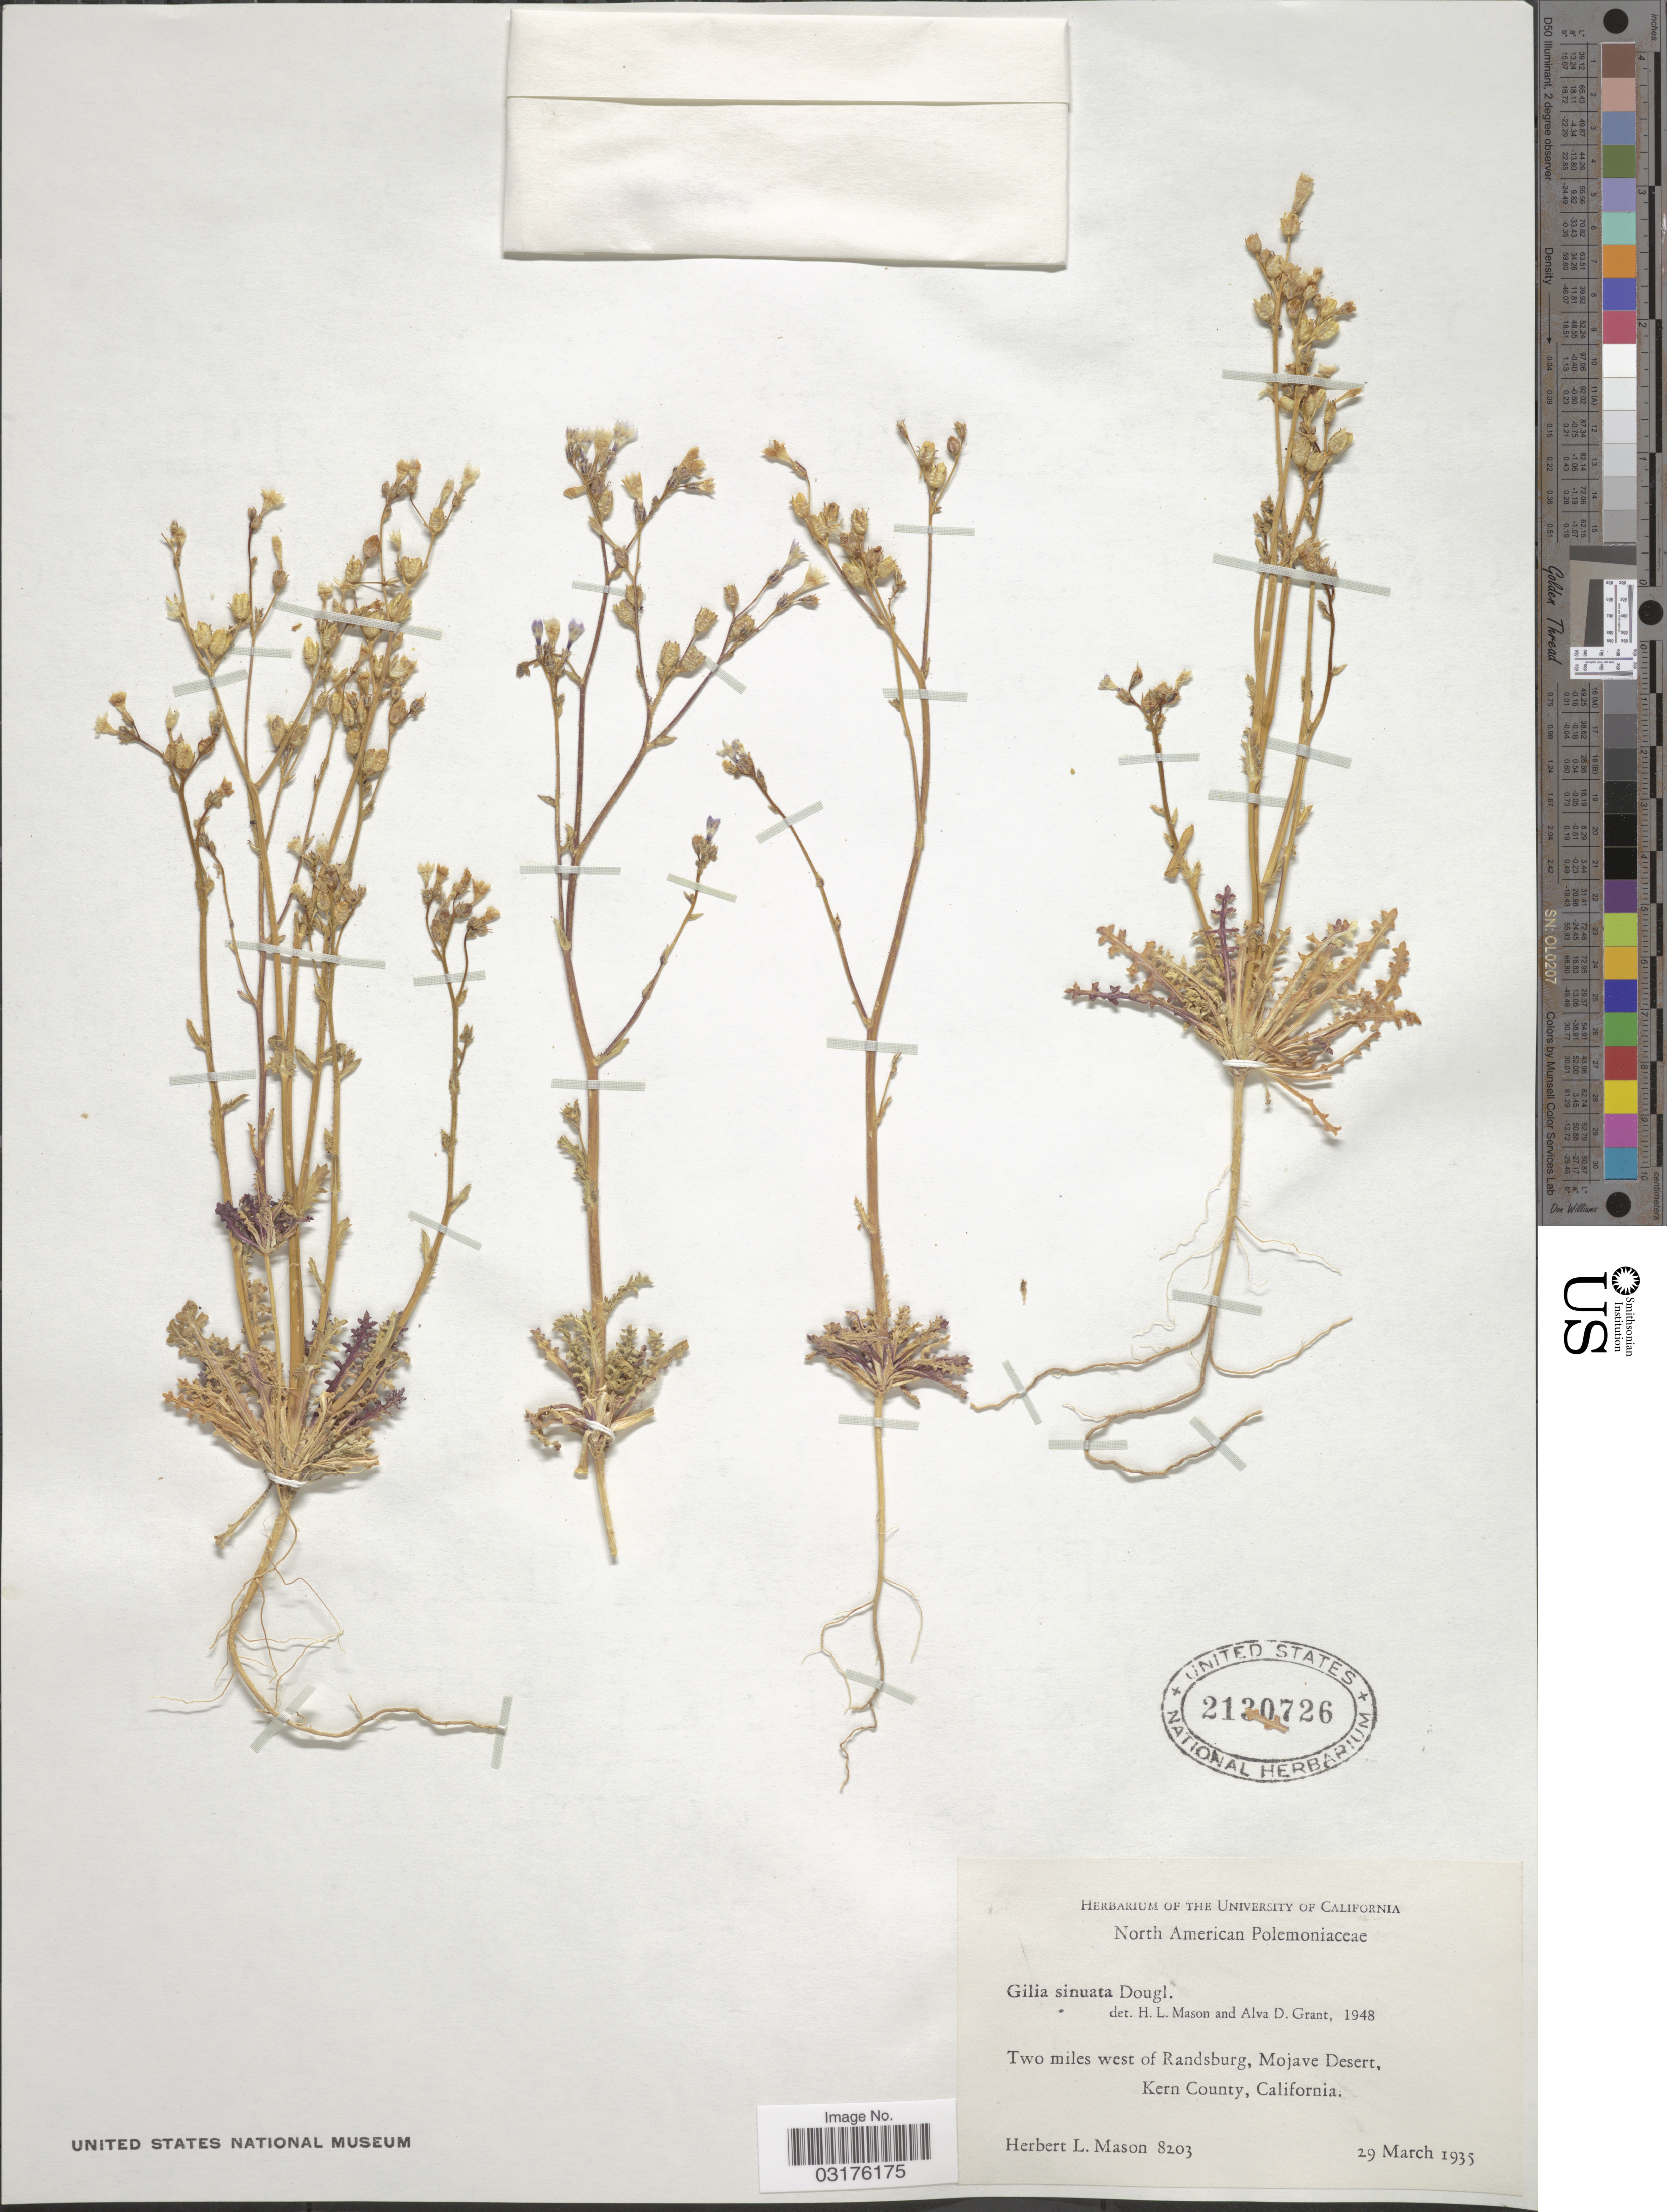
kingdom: Plantae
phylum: Tracheophyta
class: Magnoliopsida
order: Ericales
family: Polemoniaceae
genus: Gilia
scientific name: Gilia sinuata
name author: Douglas ex Benth.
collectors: H. L. Mason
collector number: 8203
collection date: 1935-03-29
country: United States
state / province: California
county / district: Kern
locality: Two miles west of Randsburg, Mojave Desert, Kern County, California.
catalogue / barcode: US 2130726